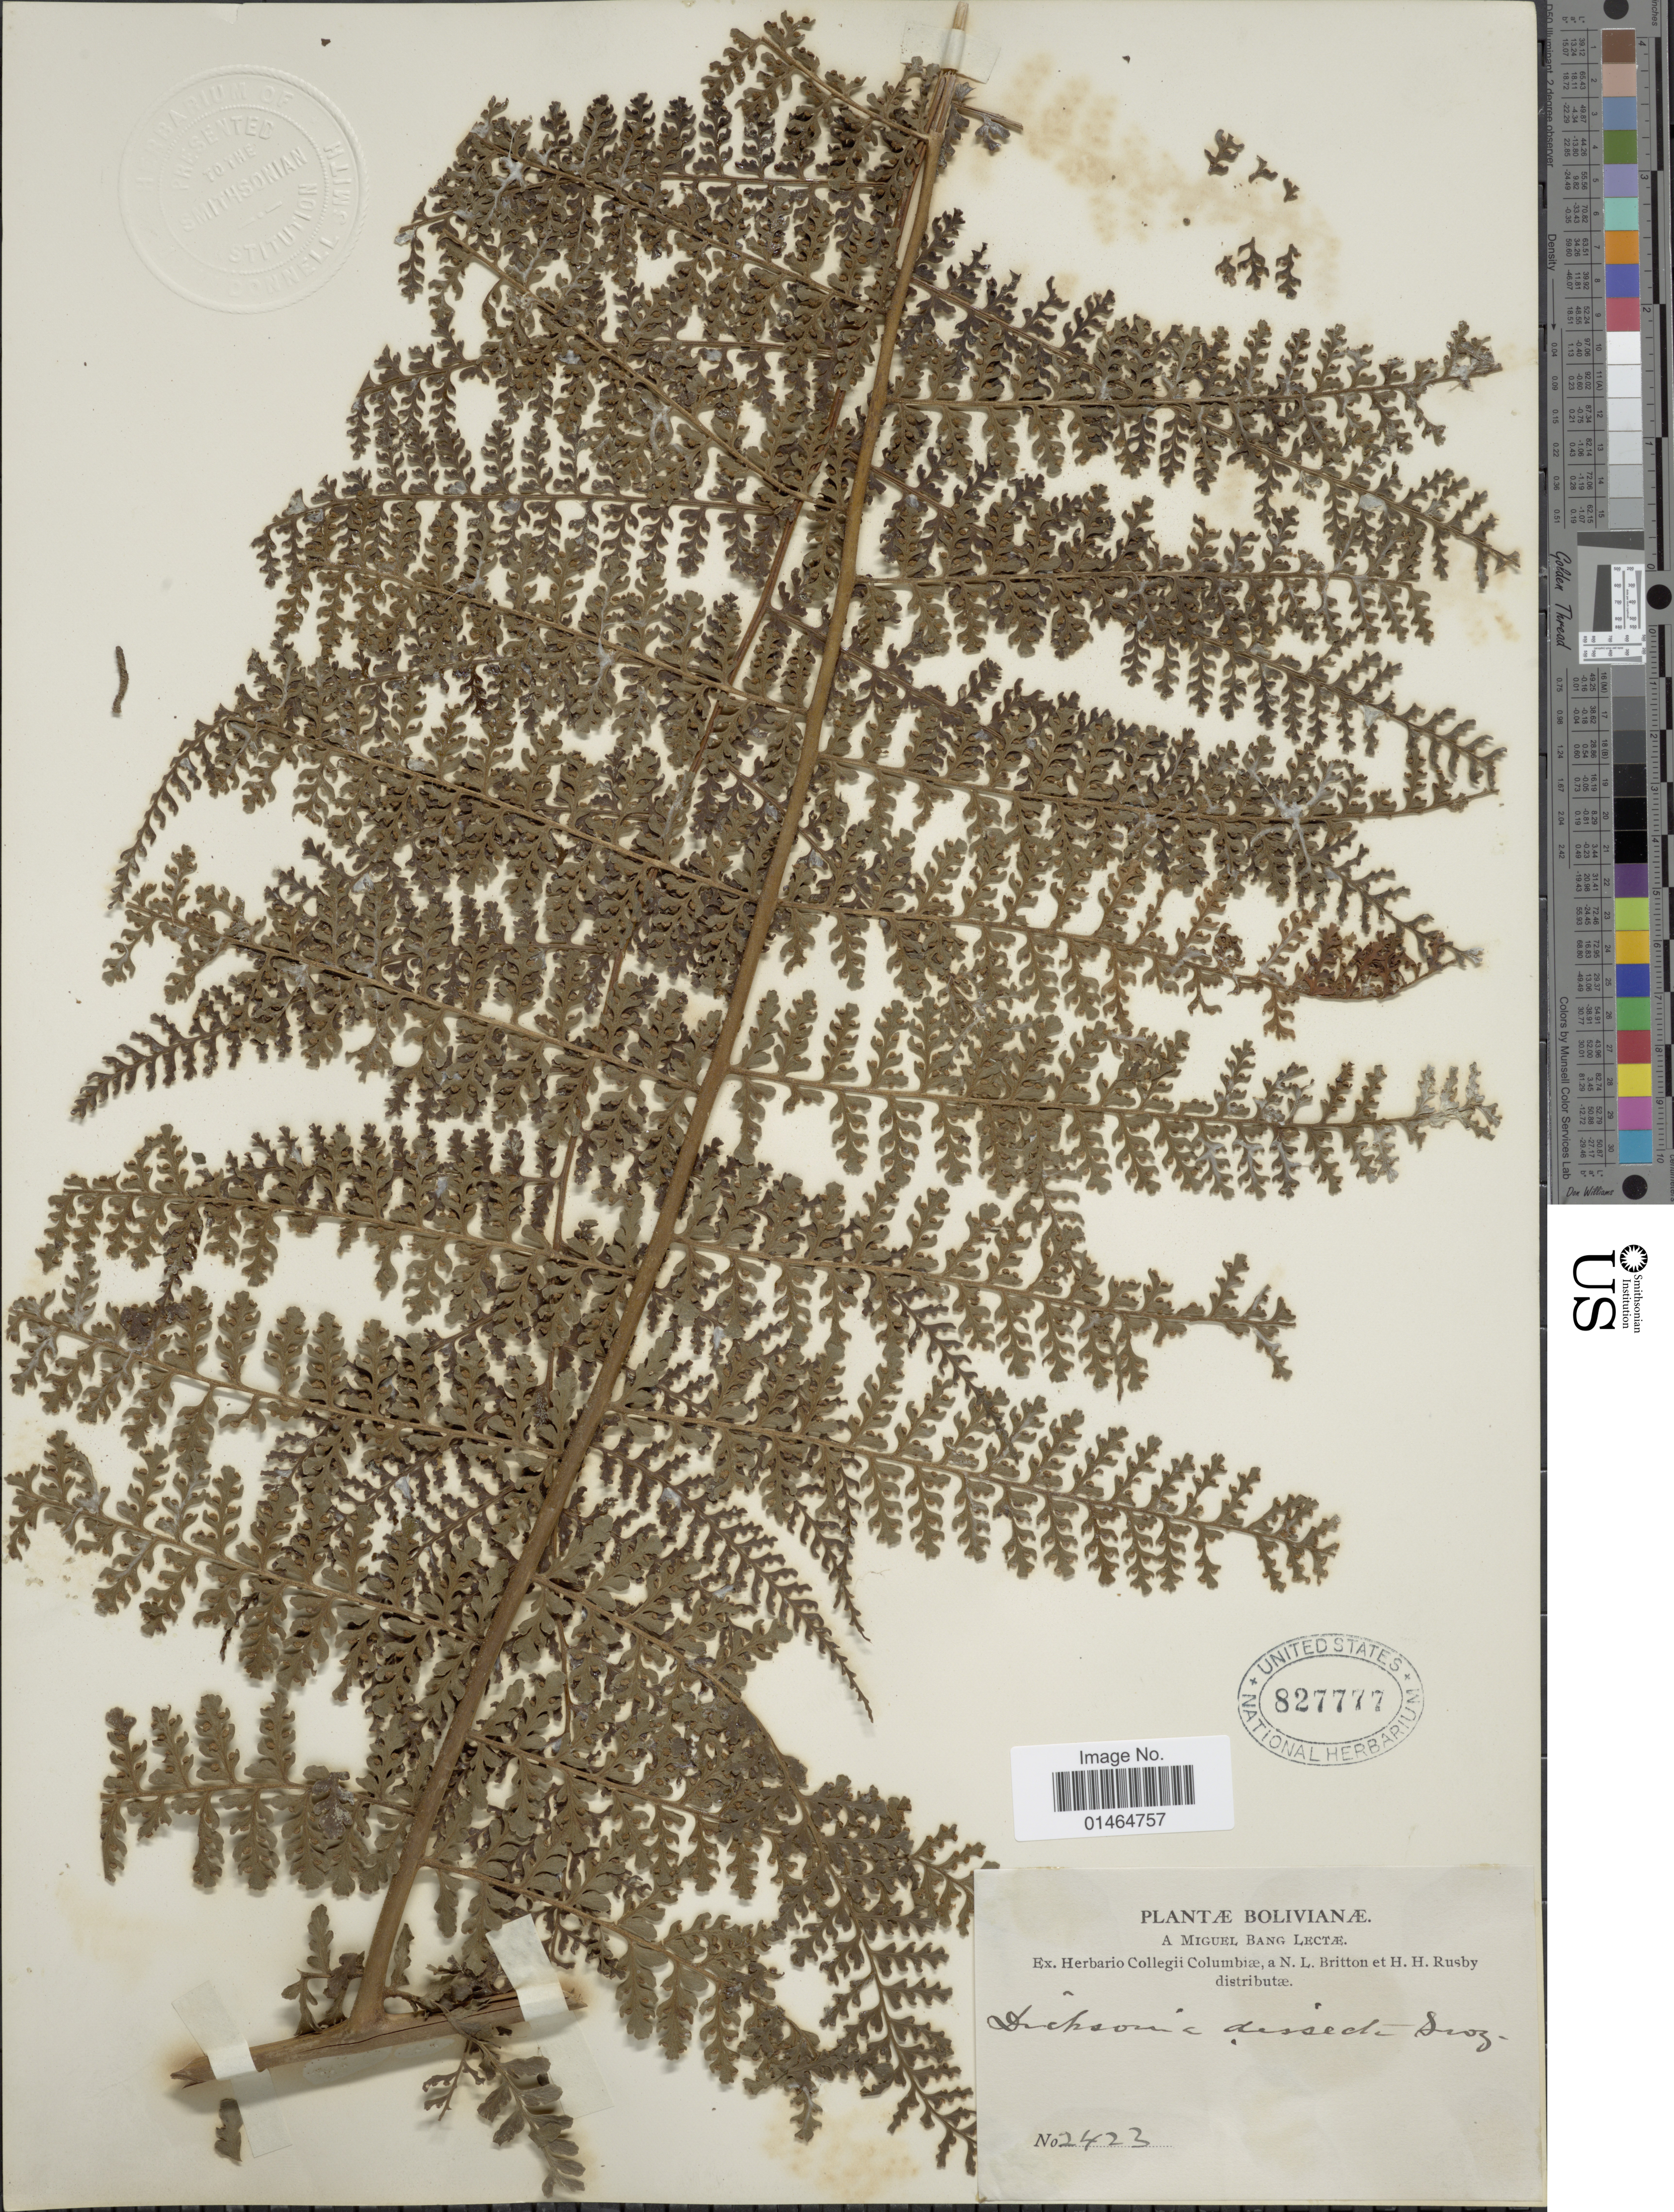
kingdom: Plantae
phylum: Tracheophyta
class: Polypodiopsida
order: Polypodiales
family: Dennstaedtiaceae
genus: Dennstaedtia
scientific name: Dennstaedtia dissecta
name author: (Sw.) T. Moore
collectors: M. Bang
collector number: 2423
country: Bolivia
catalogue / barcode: US 827777